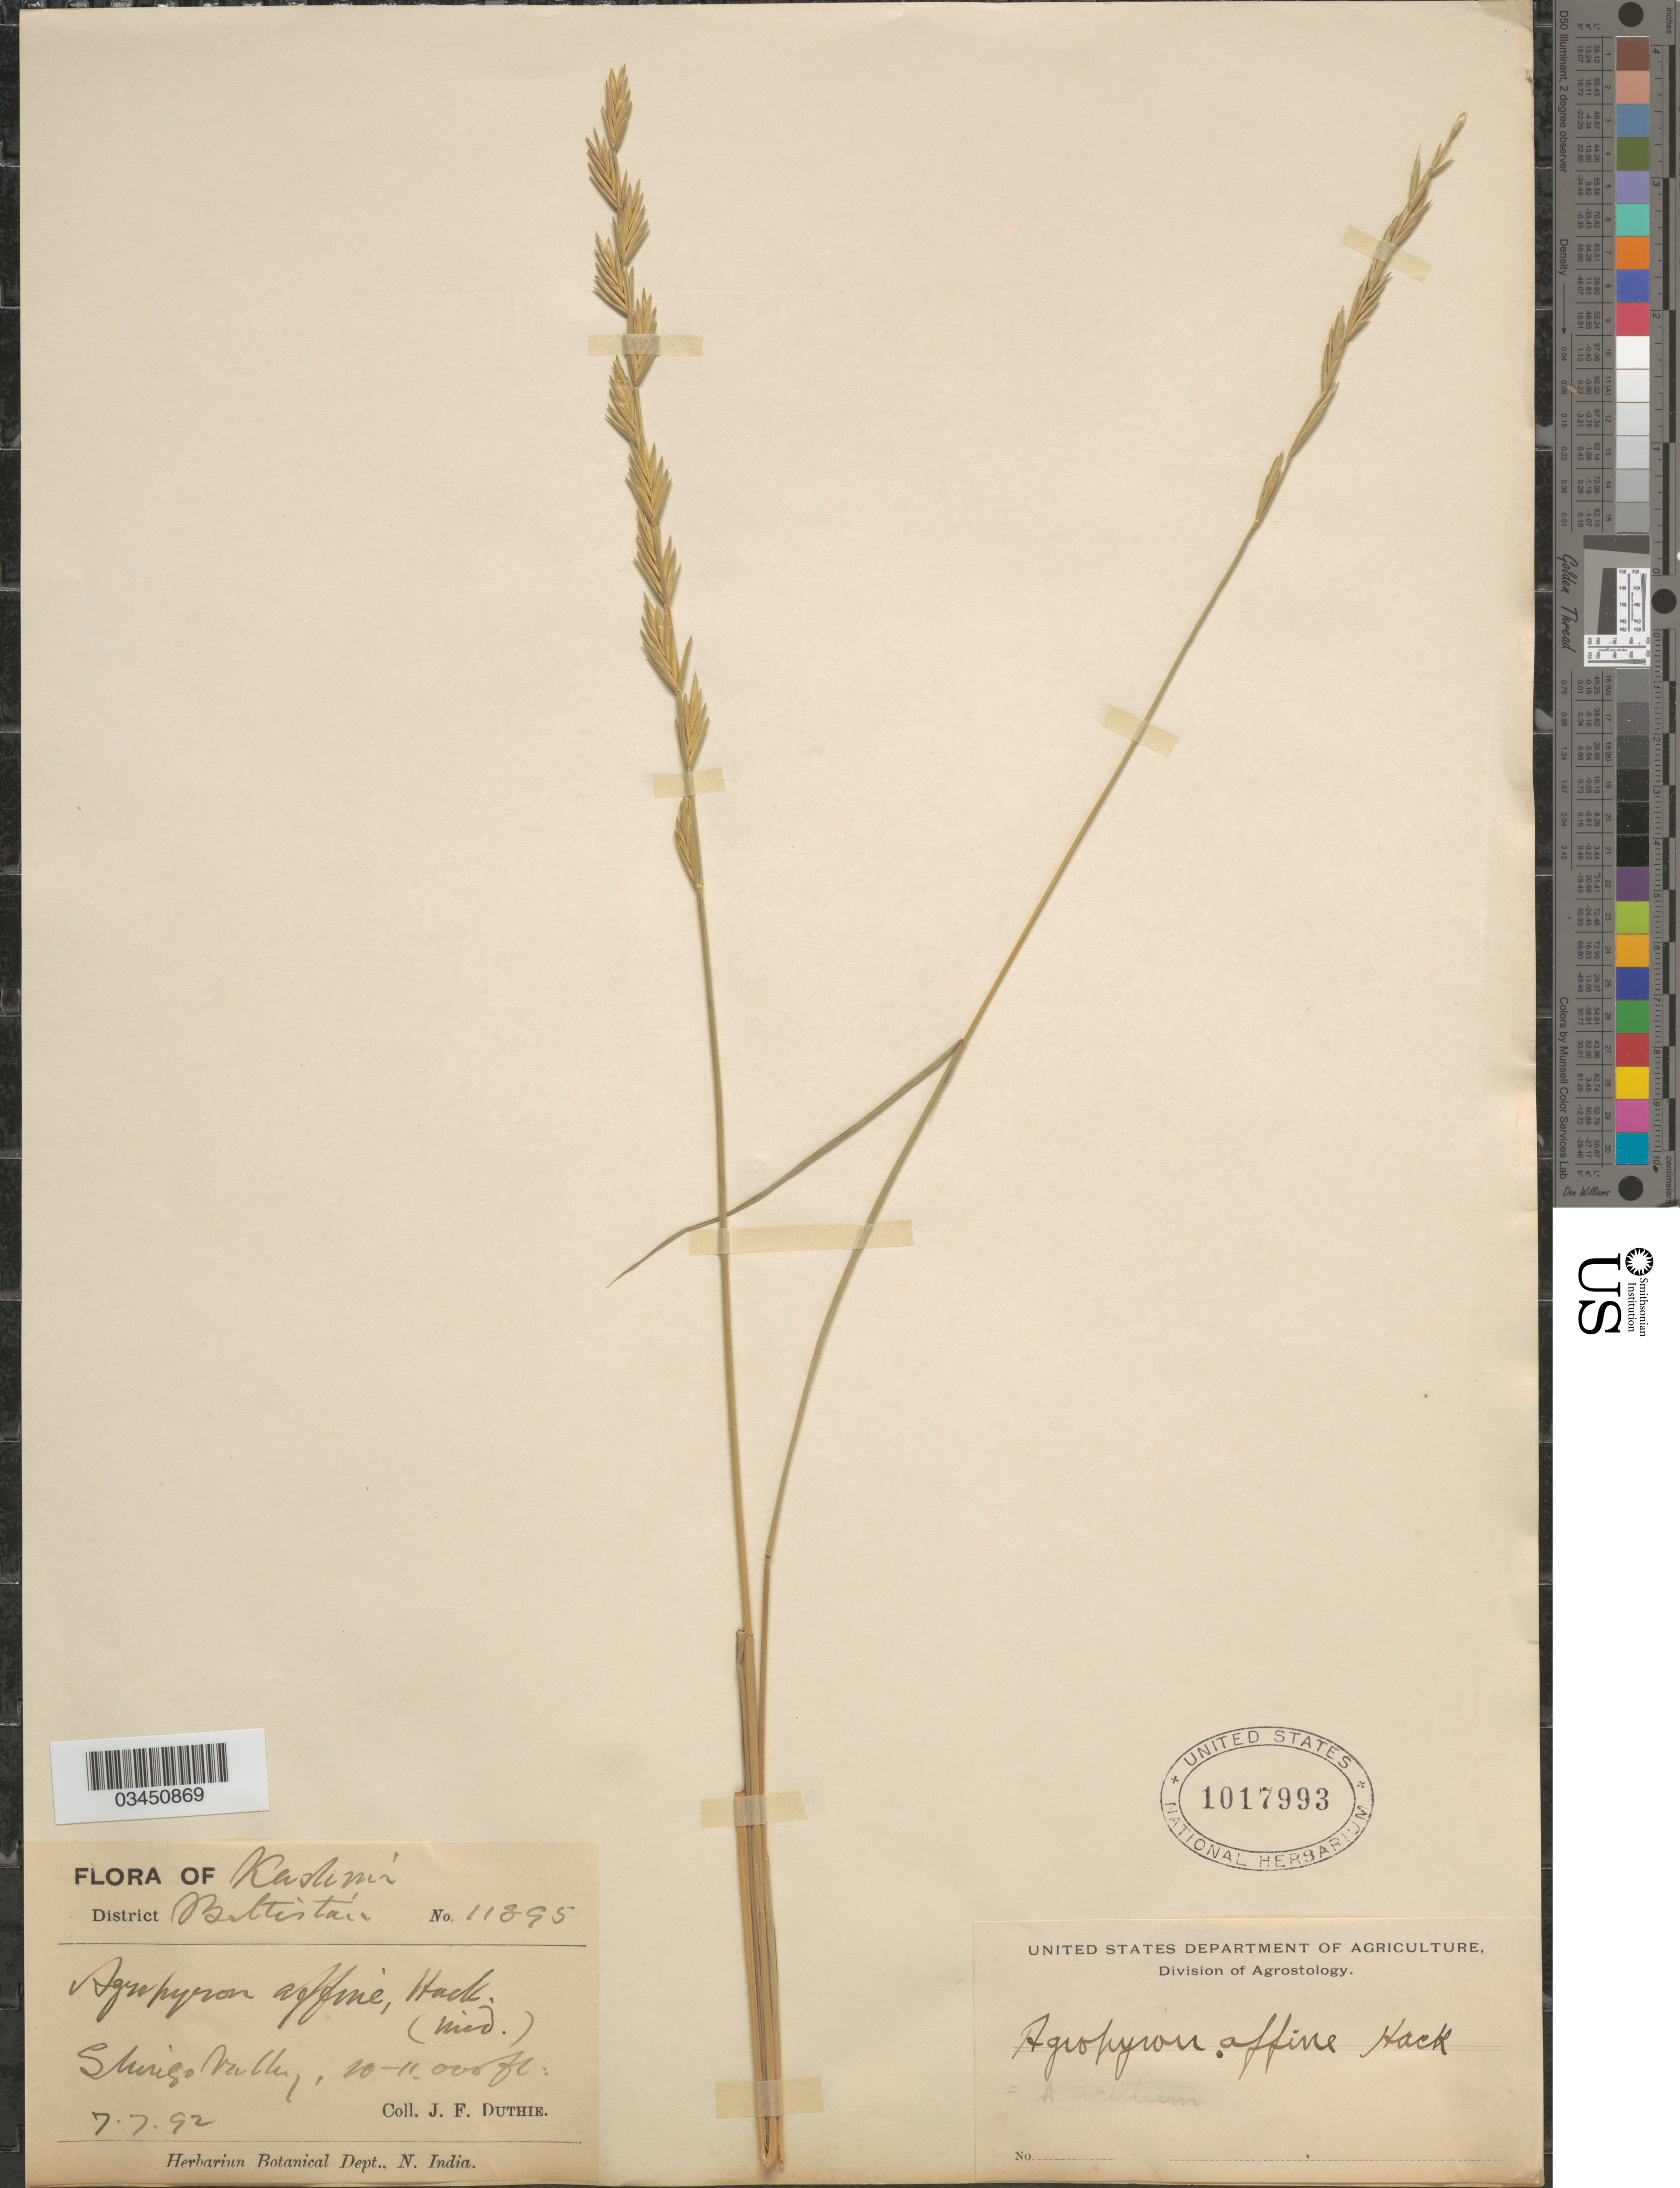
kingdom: Plantae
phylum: Tracheophyta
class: Liliopsida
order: Poales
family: Poaceae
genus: Elymus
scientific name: Elymus sp.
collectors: J. F. Duthie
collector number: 11895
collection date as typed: Transcribed d/m/y: 7/7/92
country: India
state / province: Jammu and Kashmir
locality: Kasmir. District Baltisan. Shingo Valley.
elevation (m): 3048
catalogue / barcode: US 1017993